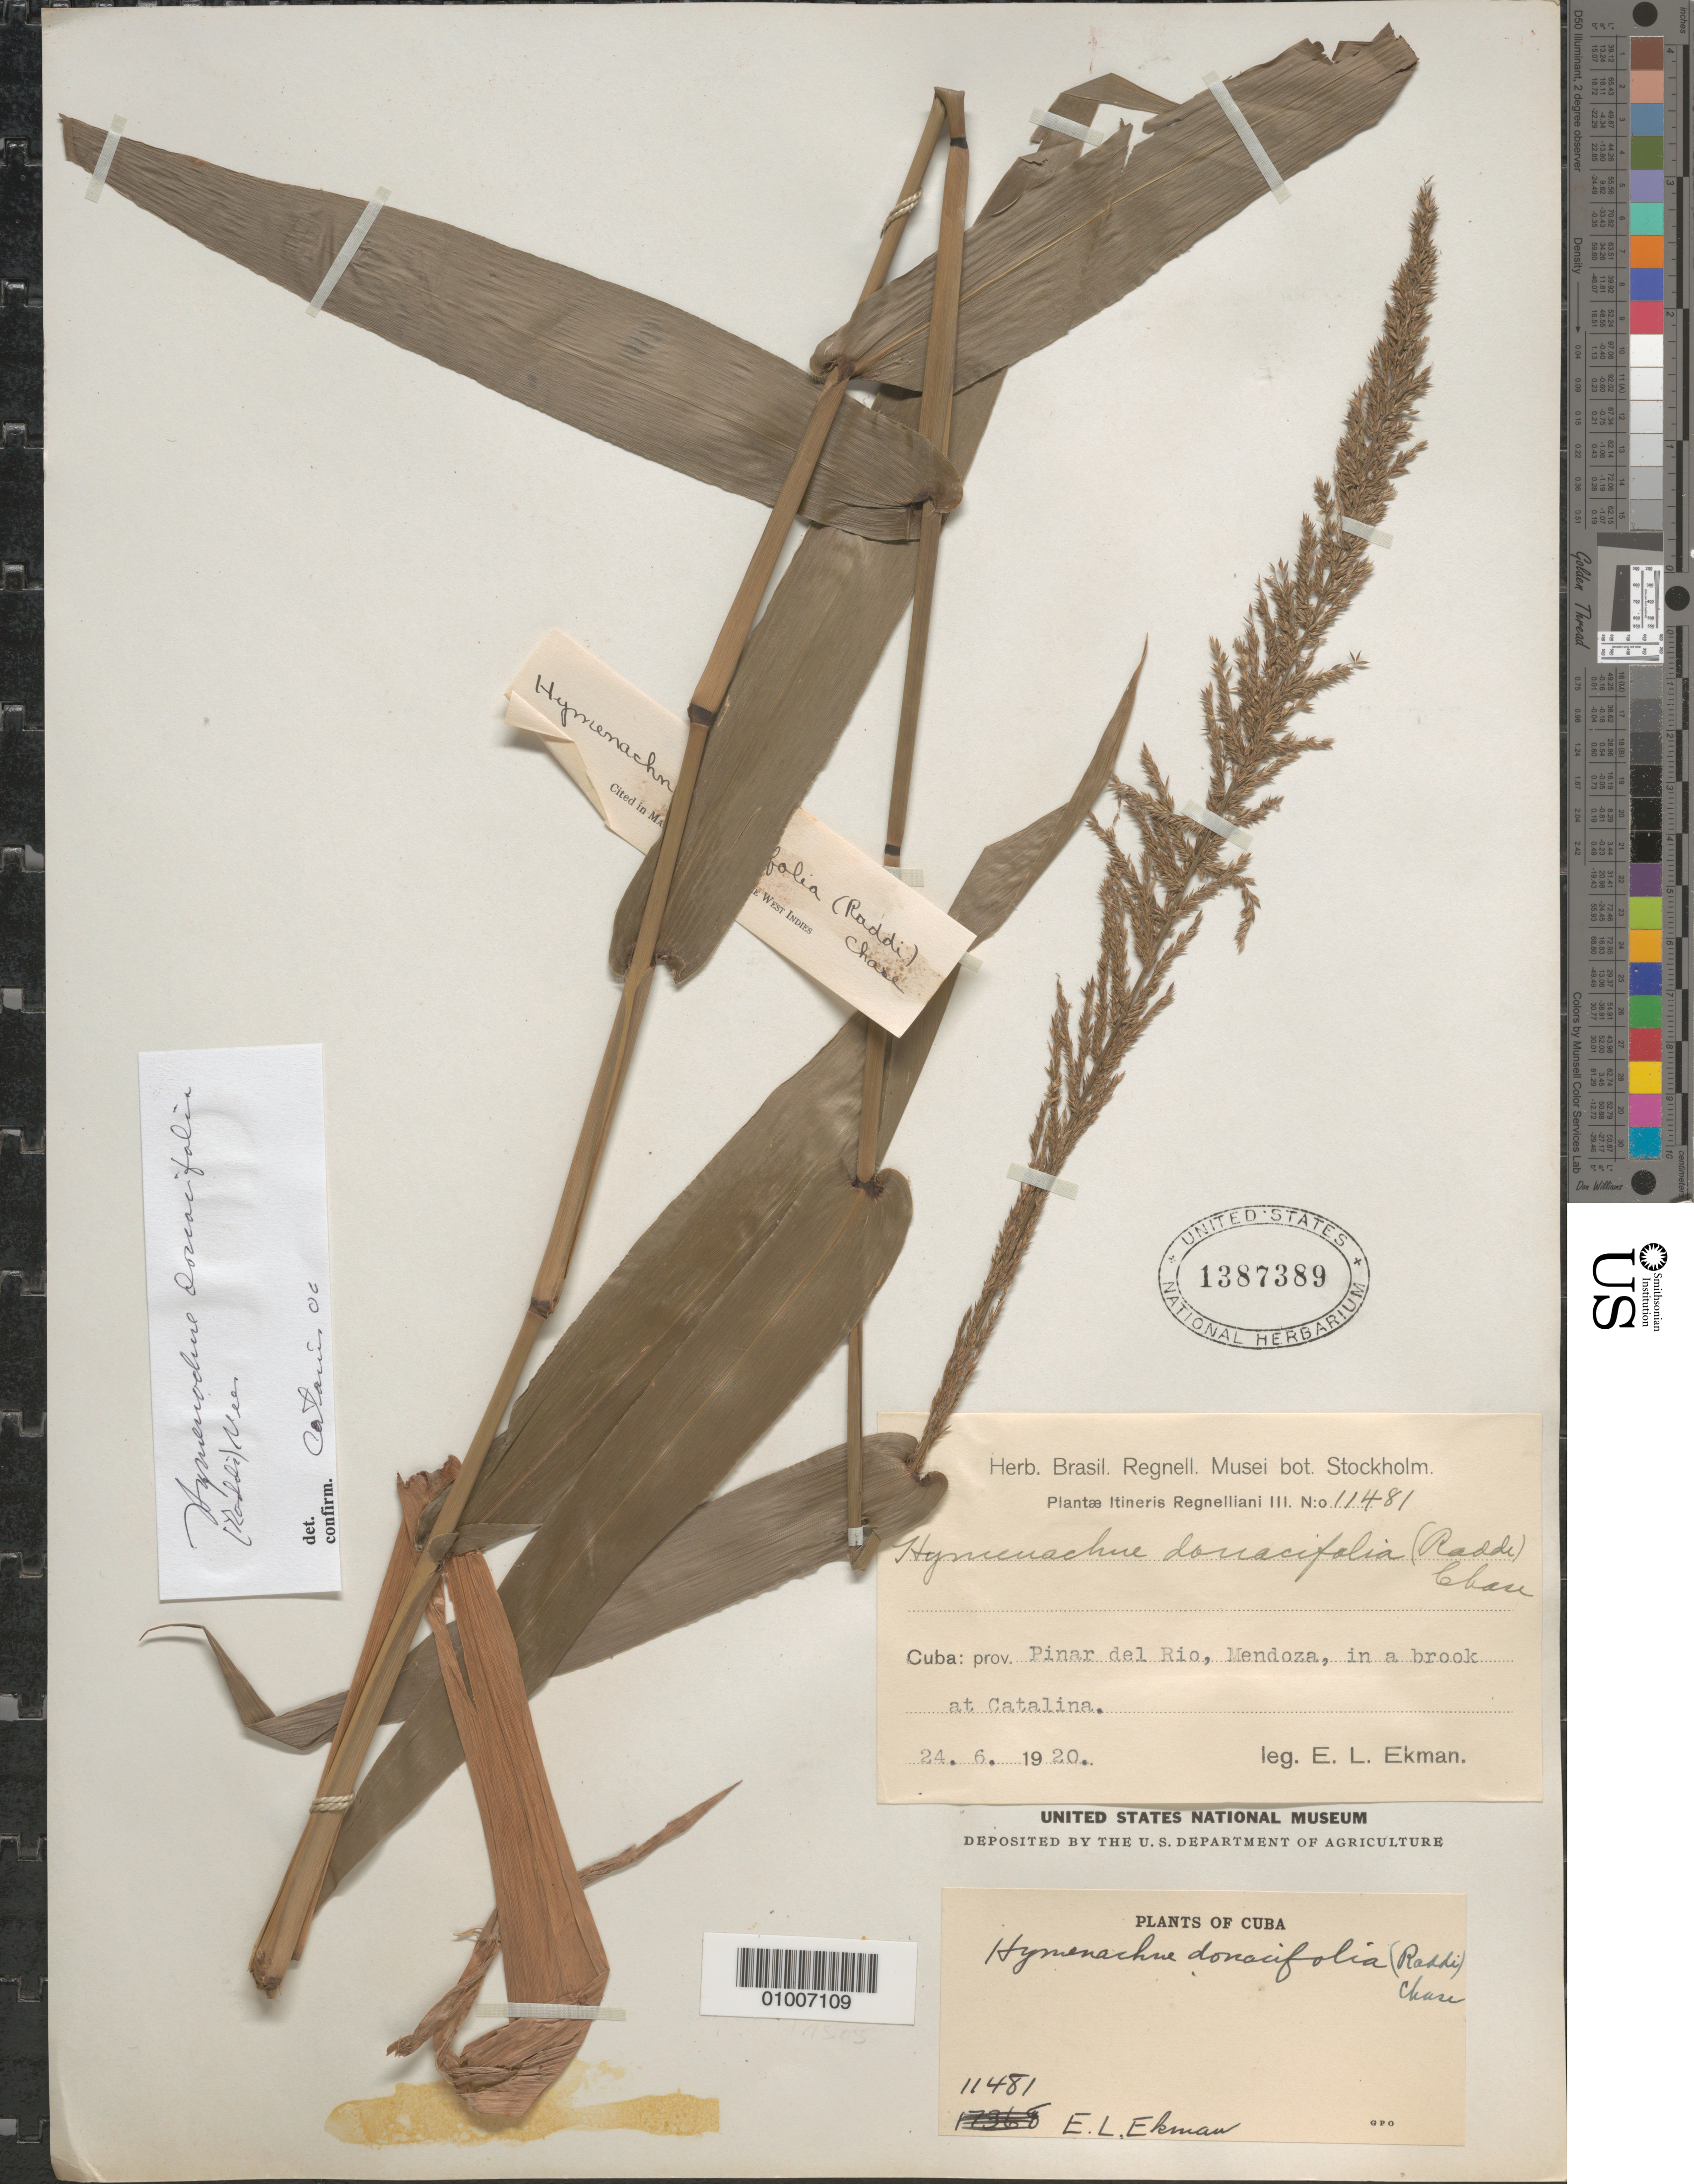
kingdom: Plantae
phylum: Tracheophyta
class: Liliopsida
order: Poales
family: Poaceae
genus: Hymenachne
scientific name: Hymenachne donacifolia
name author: (Raddi) Chase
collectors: E. L. Ekman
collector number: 11481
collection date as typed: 24 Jun 1920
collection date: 1920-06-24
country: Cuba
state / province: Pinar del Rio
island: Cuba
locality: Mendaza, Catalina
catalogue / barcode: US 1387389